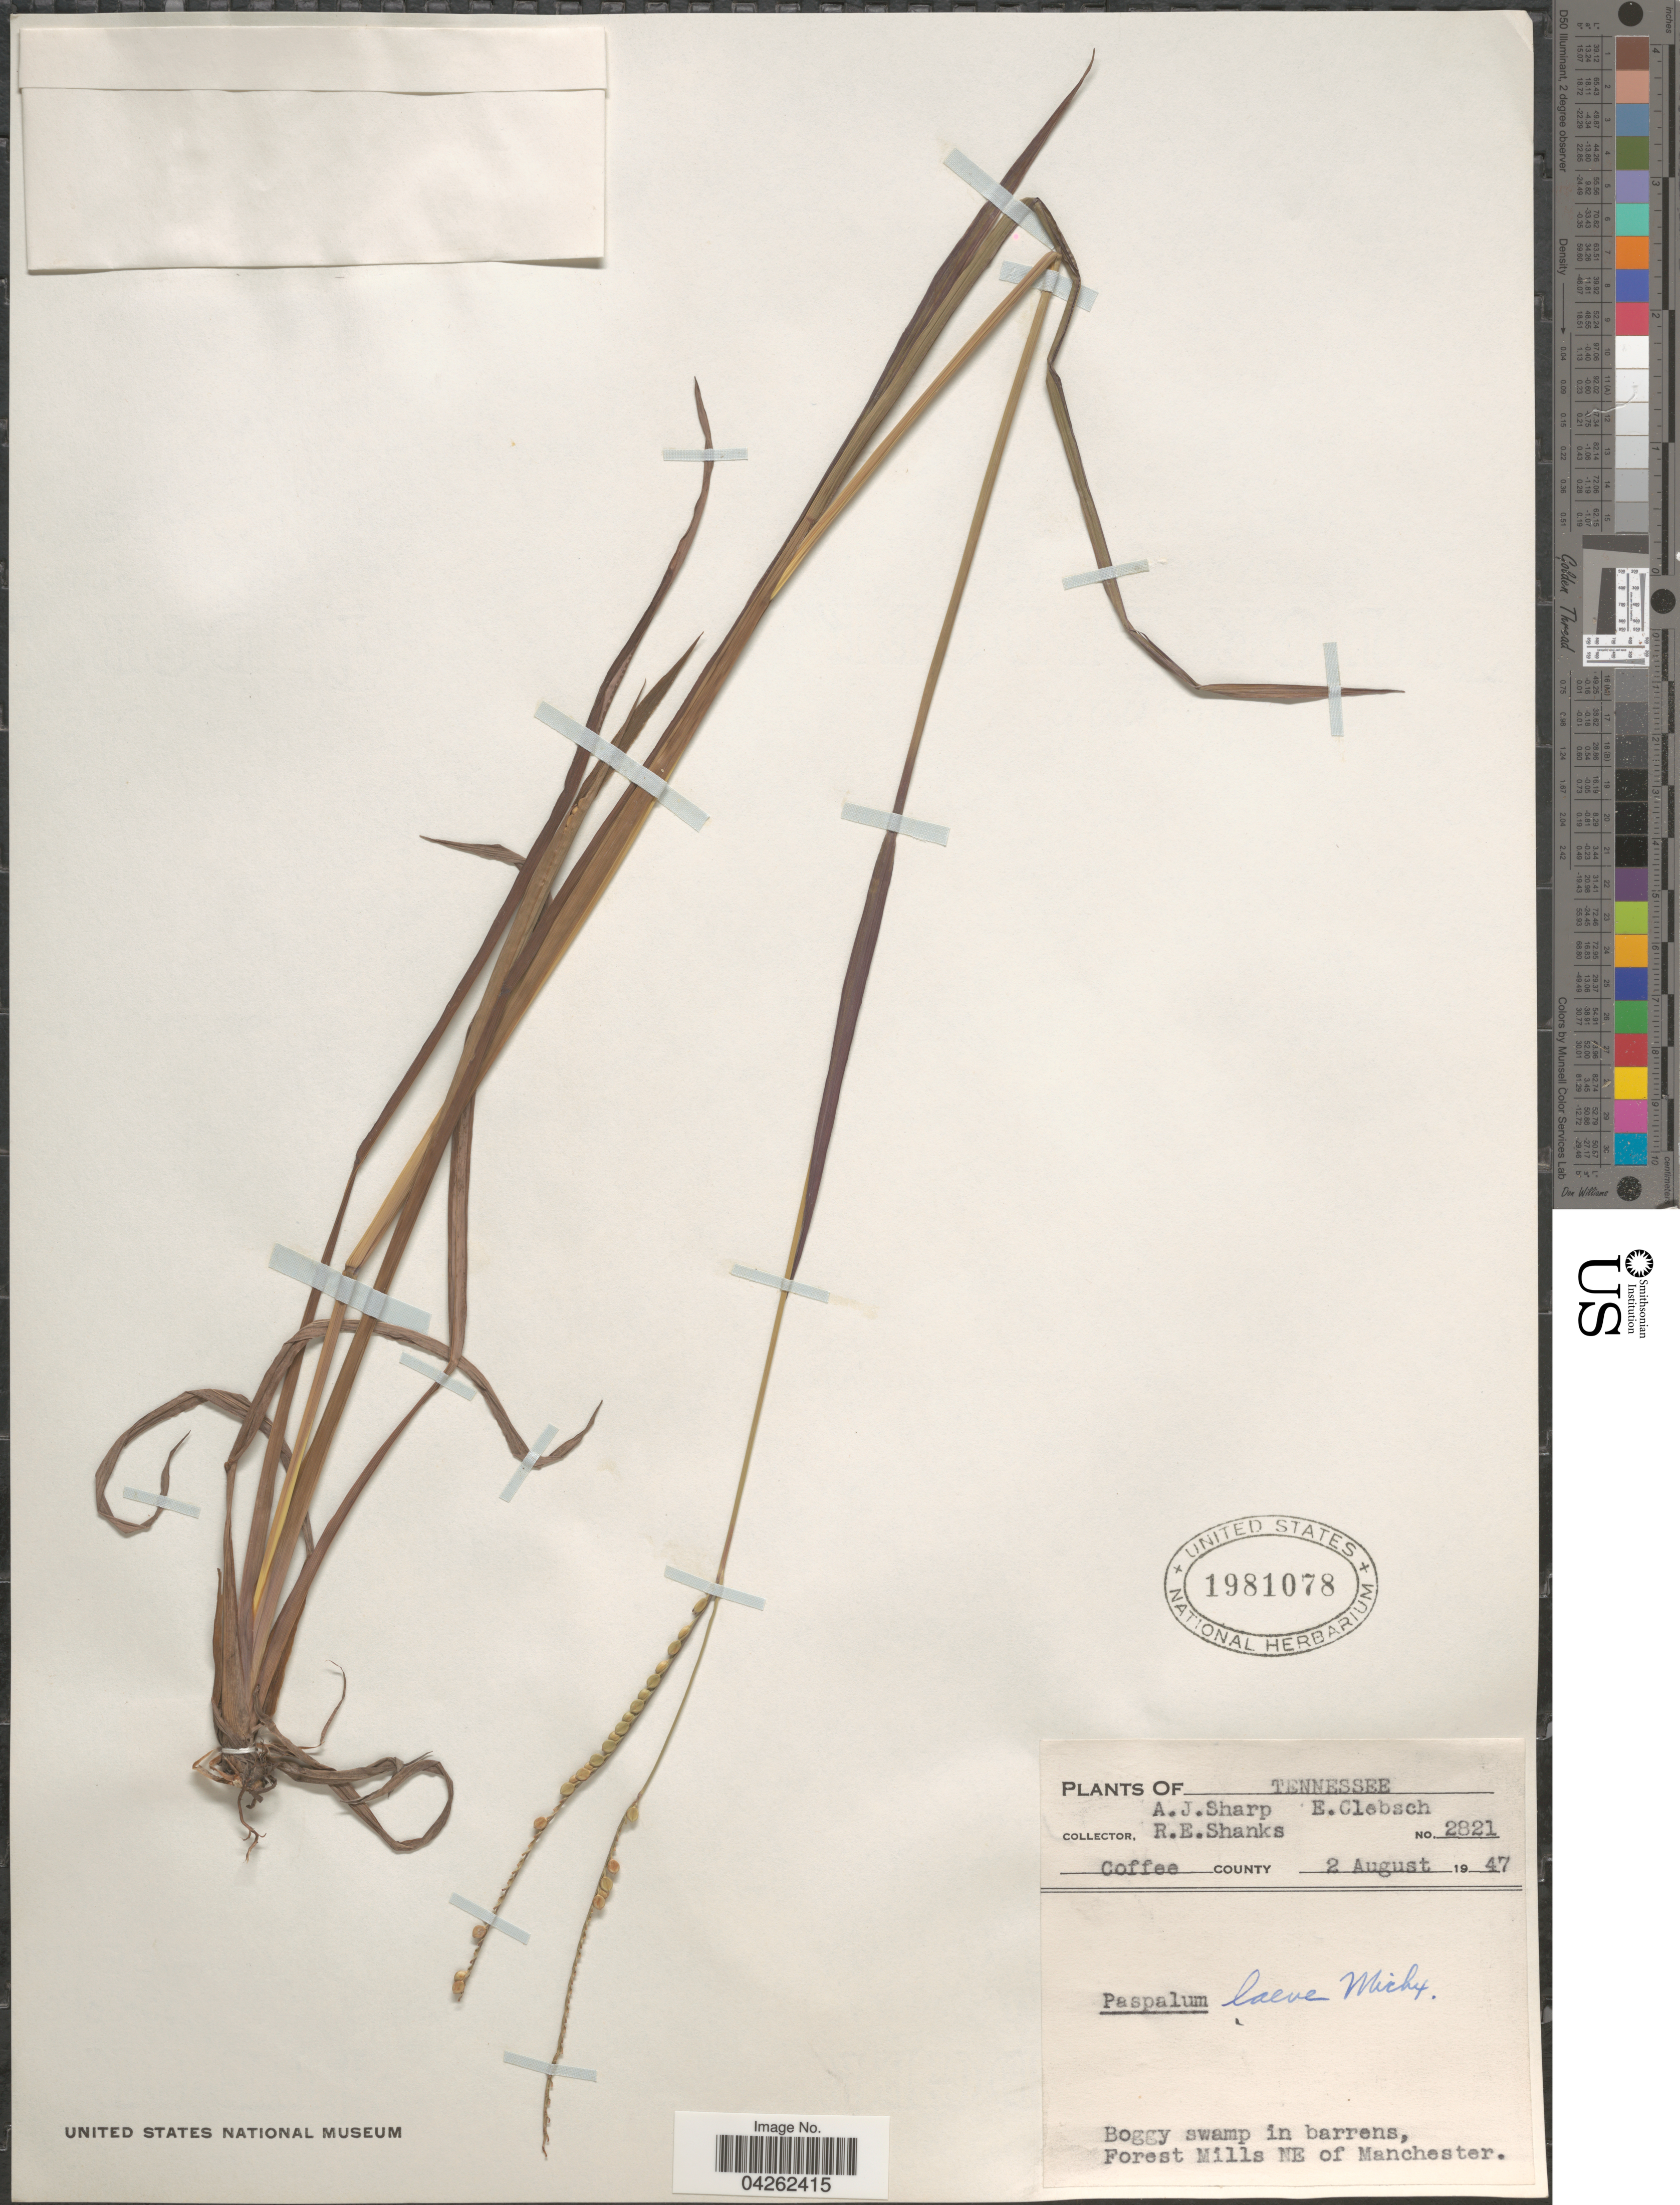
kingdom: Plantae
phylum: Tracheophyta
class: Liliopsida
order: Poales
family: Poaceae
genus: Paspalum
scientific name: Paspalum laeve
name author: Michx.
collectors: A. J. Sharp, E. Clebsch & R. Shanks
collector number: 2821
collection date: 1947-08-02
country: United States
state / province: Tennessee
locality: Coffee County. Boggy swamp in barrens, Forest Mills NE of Manchester.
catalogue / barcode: US 1981078